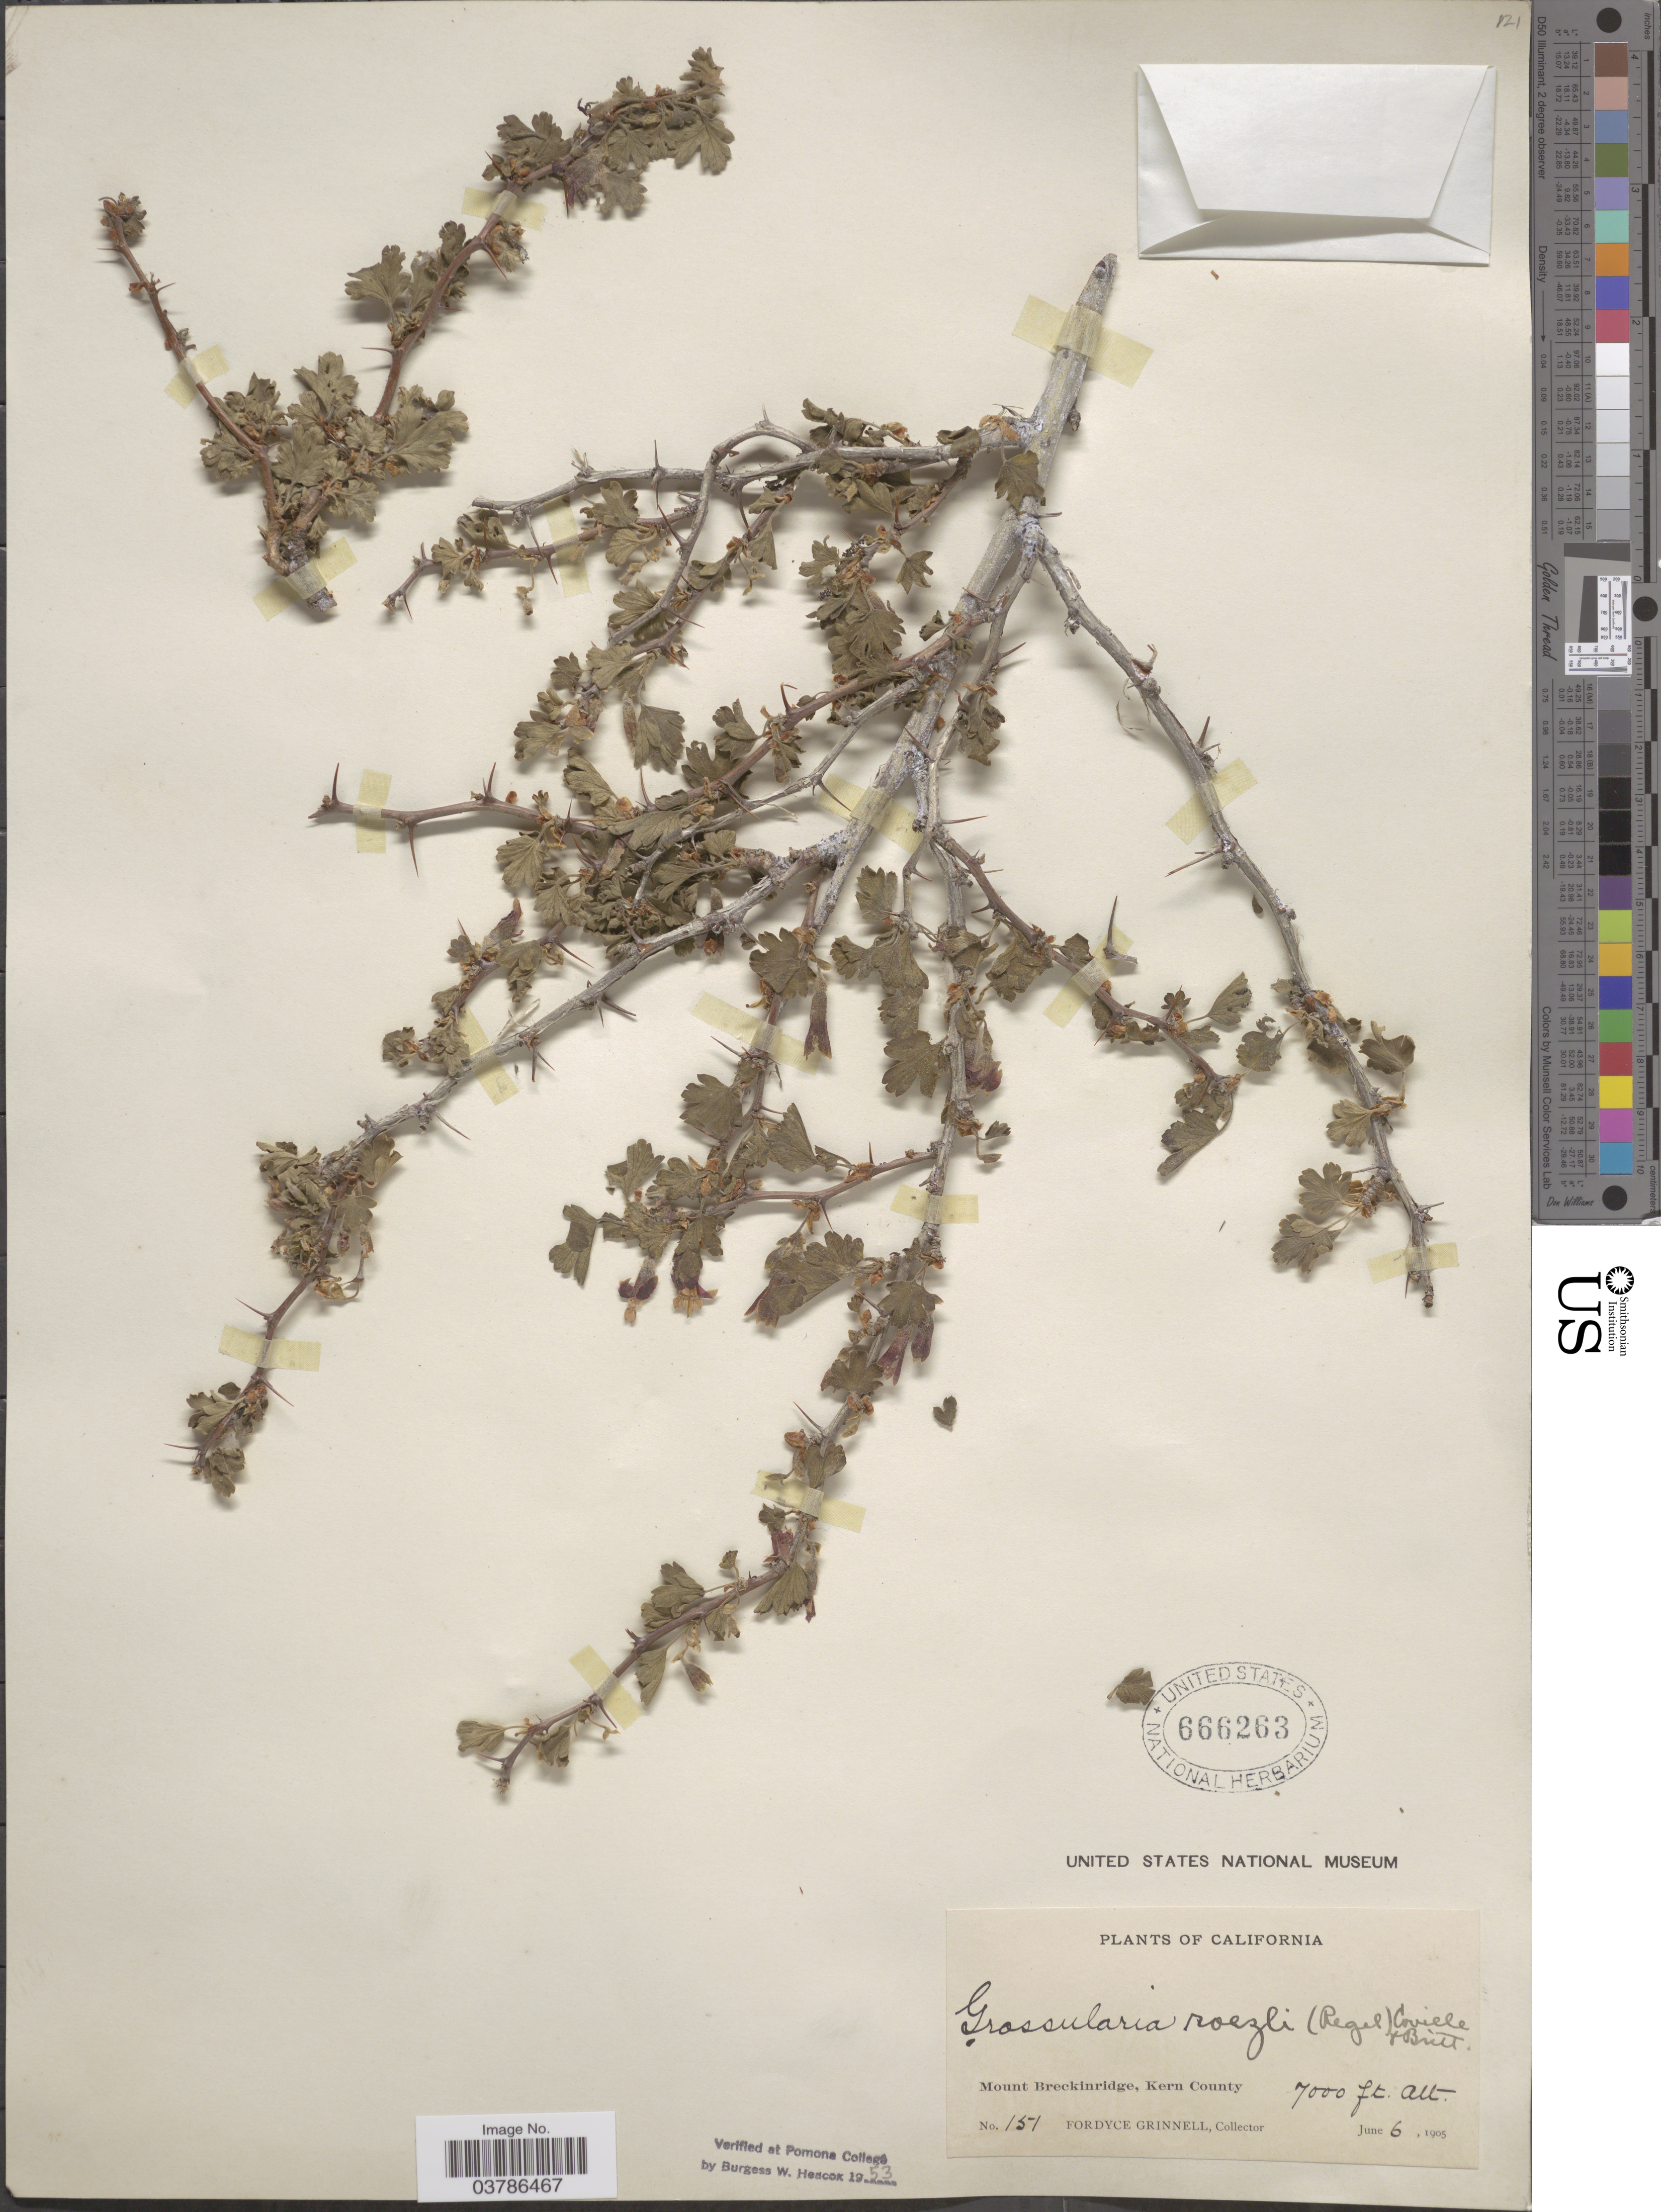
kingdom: Plantae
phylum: Tracheophyta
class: Magnoliopsida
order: Saxifragales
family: Grossulariaceae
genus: Ribes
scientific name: Ribes roezlii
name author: Regel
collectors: F. Grinnell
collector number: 151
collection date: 1905-06-06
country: United States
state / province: California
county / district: Kern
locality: Mount Breckinridge, Kern County.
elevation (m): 2134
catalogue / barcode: US 666263